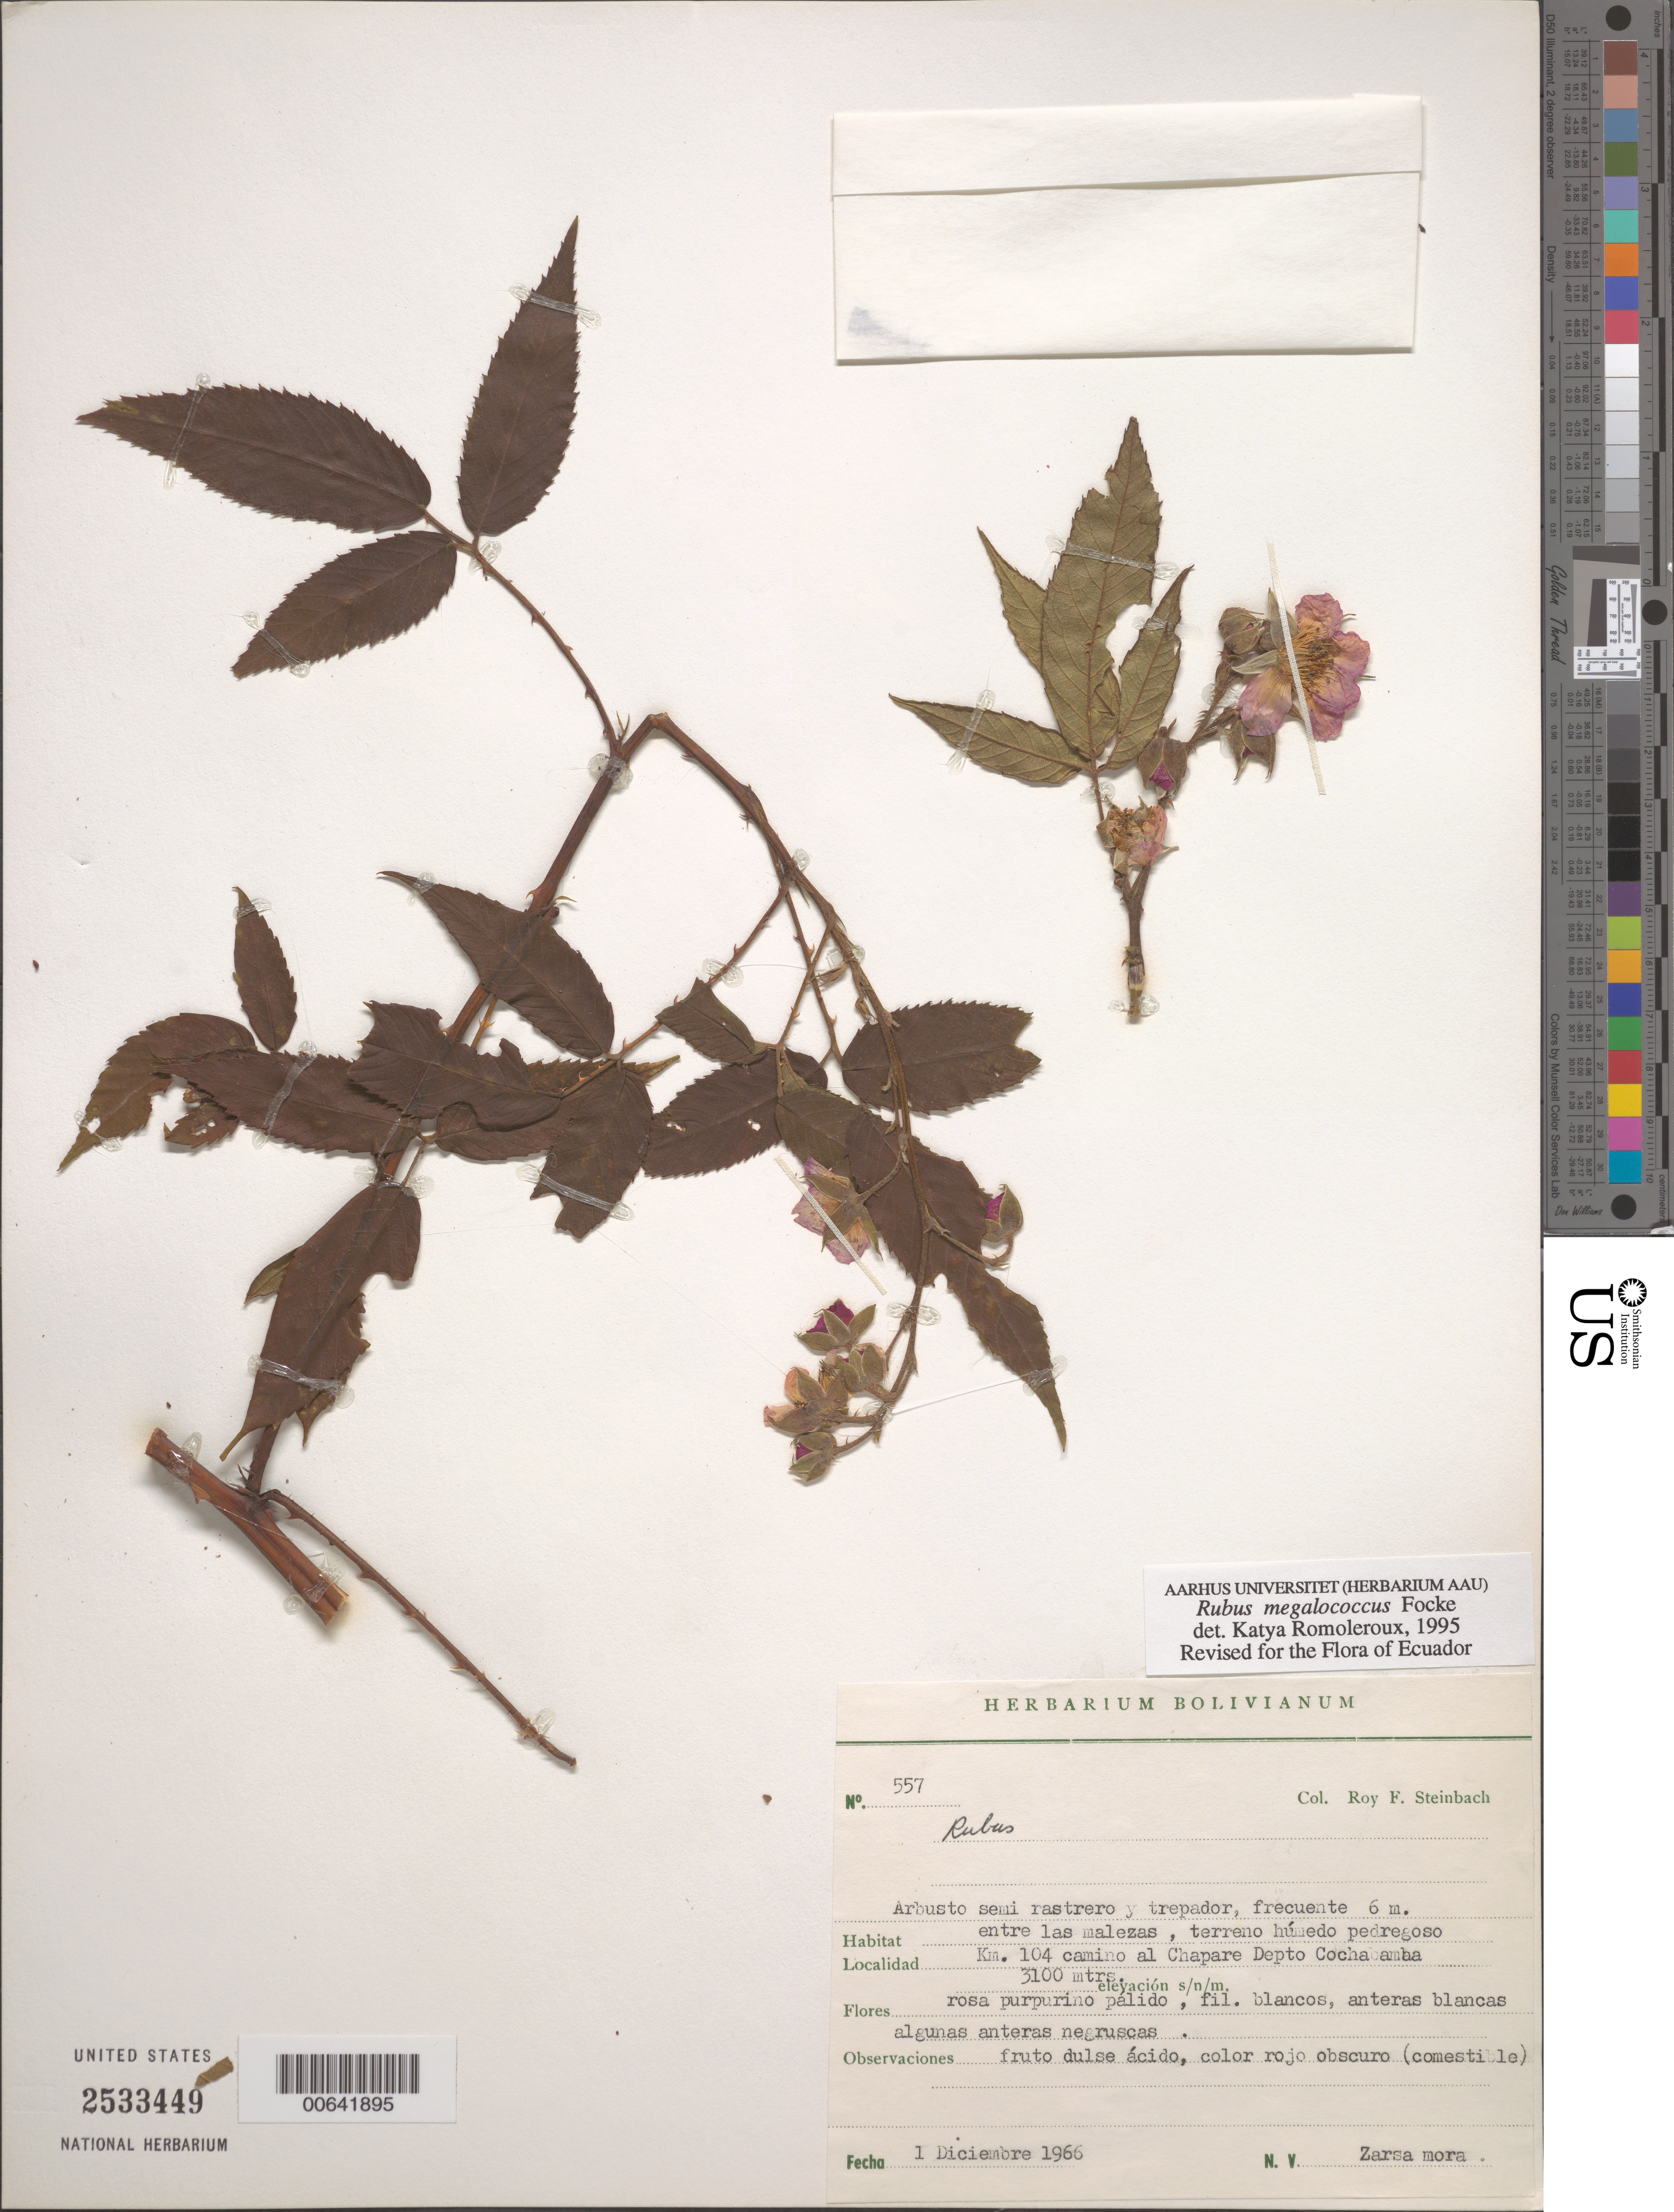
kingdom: Plantae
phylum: Tracheophyta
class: Magnoliopsida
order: Rosales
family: Rosaceae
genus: Rubus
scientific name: Rubus megalococcus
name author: Focke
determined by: Romoleroux, K.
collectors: R. F. Steinbach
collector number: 557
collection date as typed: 01 Dec 1966 or 12 Jan 1966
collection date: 1966-01-12 or 1966-12-01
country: Bolivia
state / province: Cochabamba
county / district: Chaparé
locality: Km 104 Camino al Chapare.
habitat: Entre malesas, terreno húmedo y pedregoso.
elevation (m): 3100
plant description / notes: Common name: Zarsa mora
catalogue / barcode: US 2533449